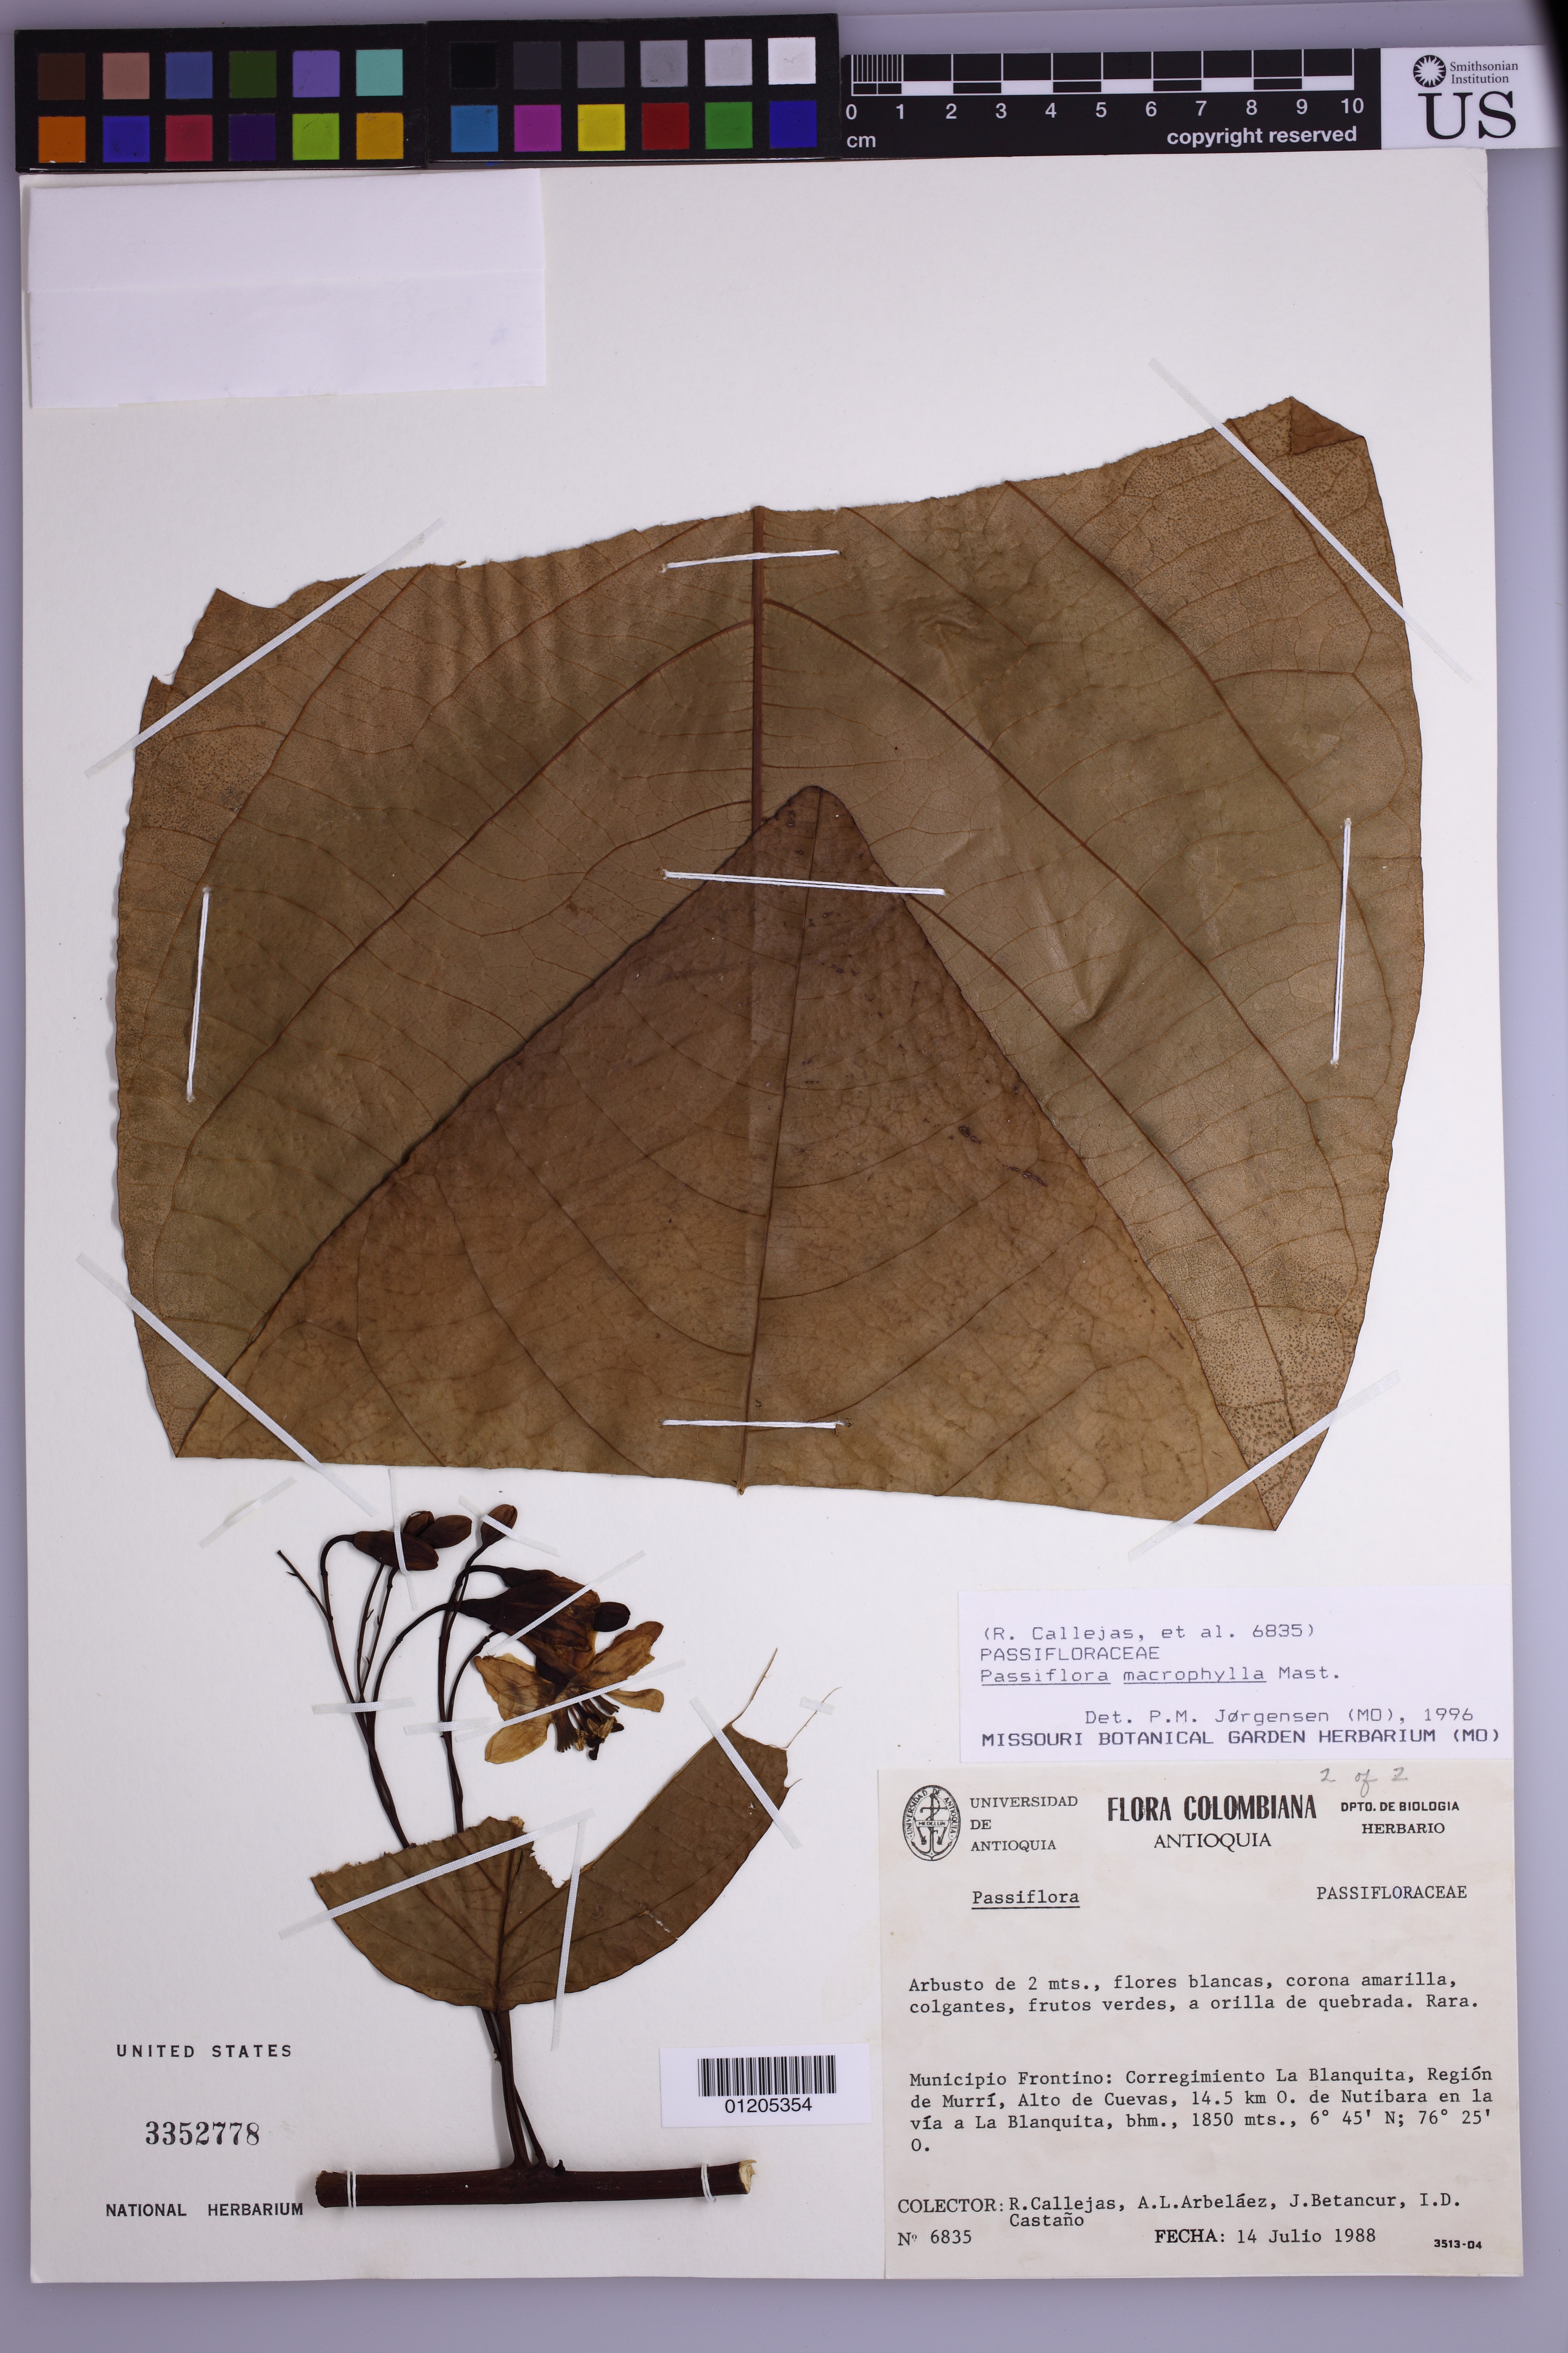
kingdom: Plantae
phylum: Tracheophyta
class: Magnoliopsida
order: Malpighiales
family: Passifloraceae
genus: Passiflora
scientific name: Passiflora macrophylla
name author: Mast.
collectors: R. Callejas, A. L. Arbelaez, A. Betancur & I. Castaño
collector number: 6835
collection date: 1988-07-14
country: Colombia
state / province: Antioquia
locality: Frontino: Corregimiento La Blanquita, Region de Murri, Alto de Cuevas, 14.5 km O. de Nutibara en la via a La Blanquita, bhm.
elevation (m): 1850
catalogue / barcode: US 3352778